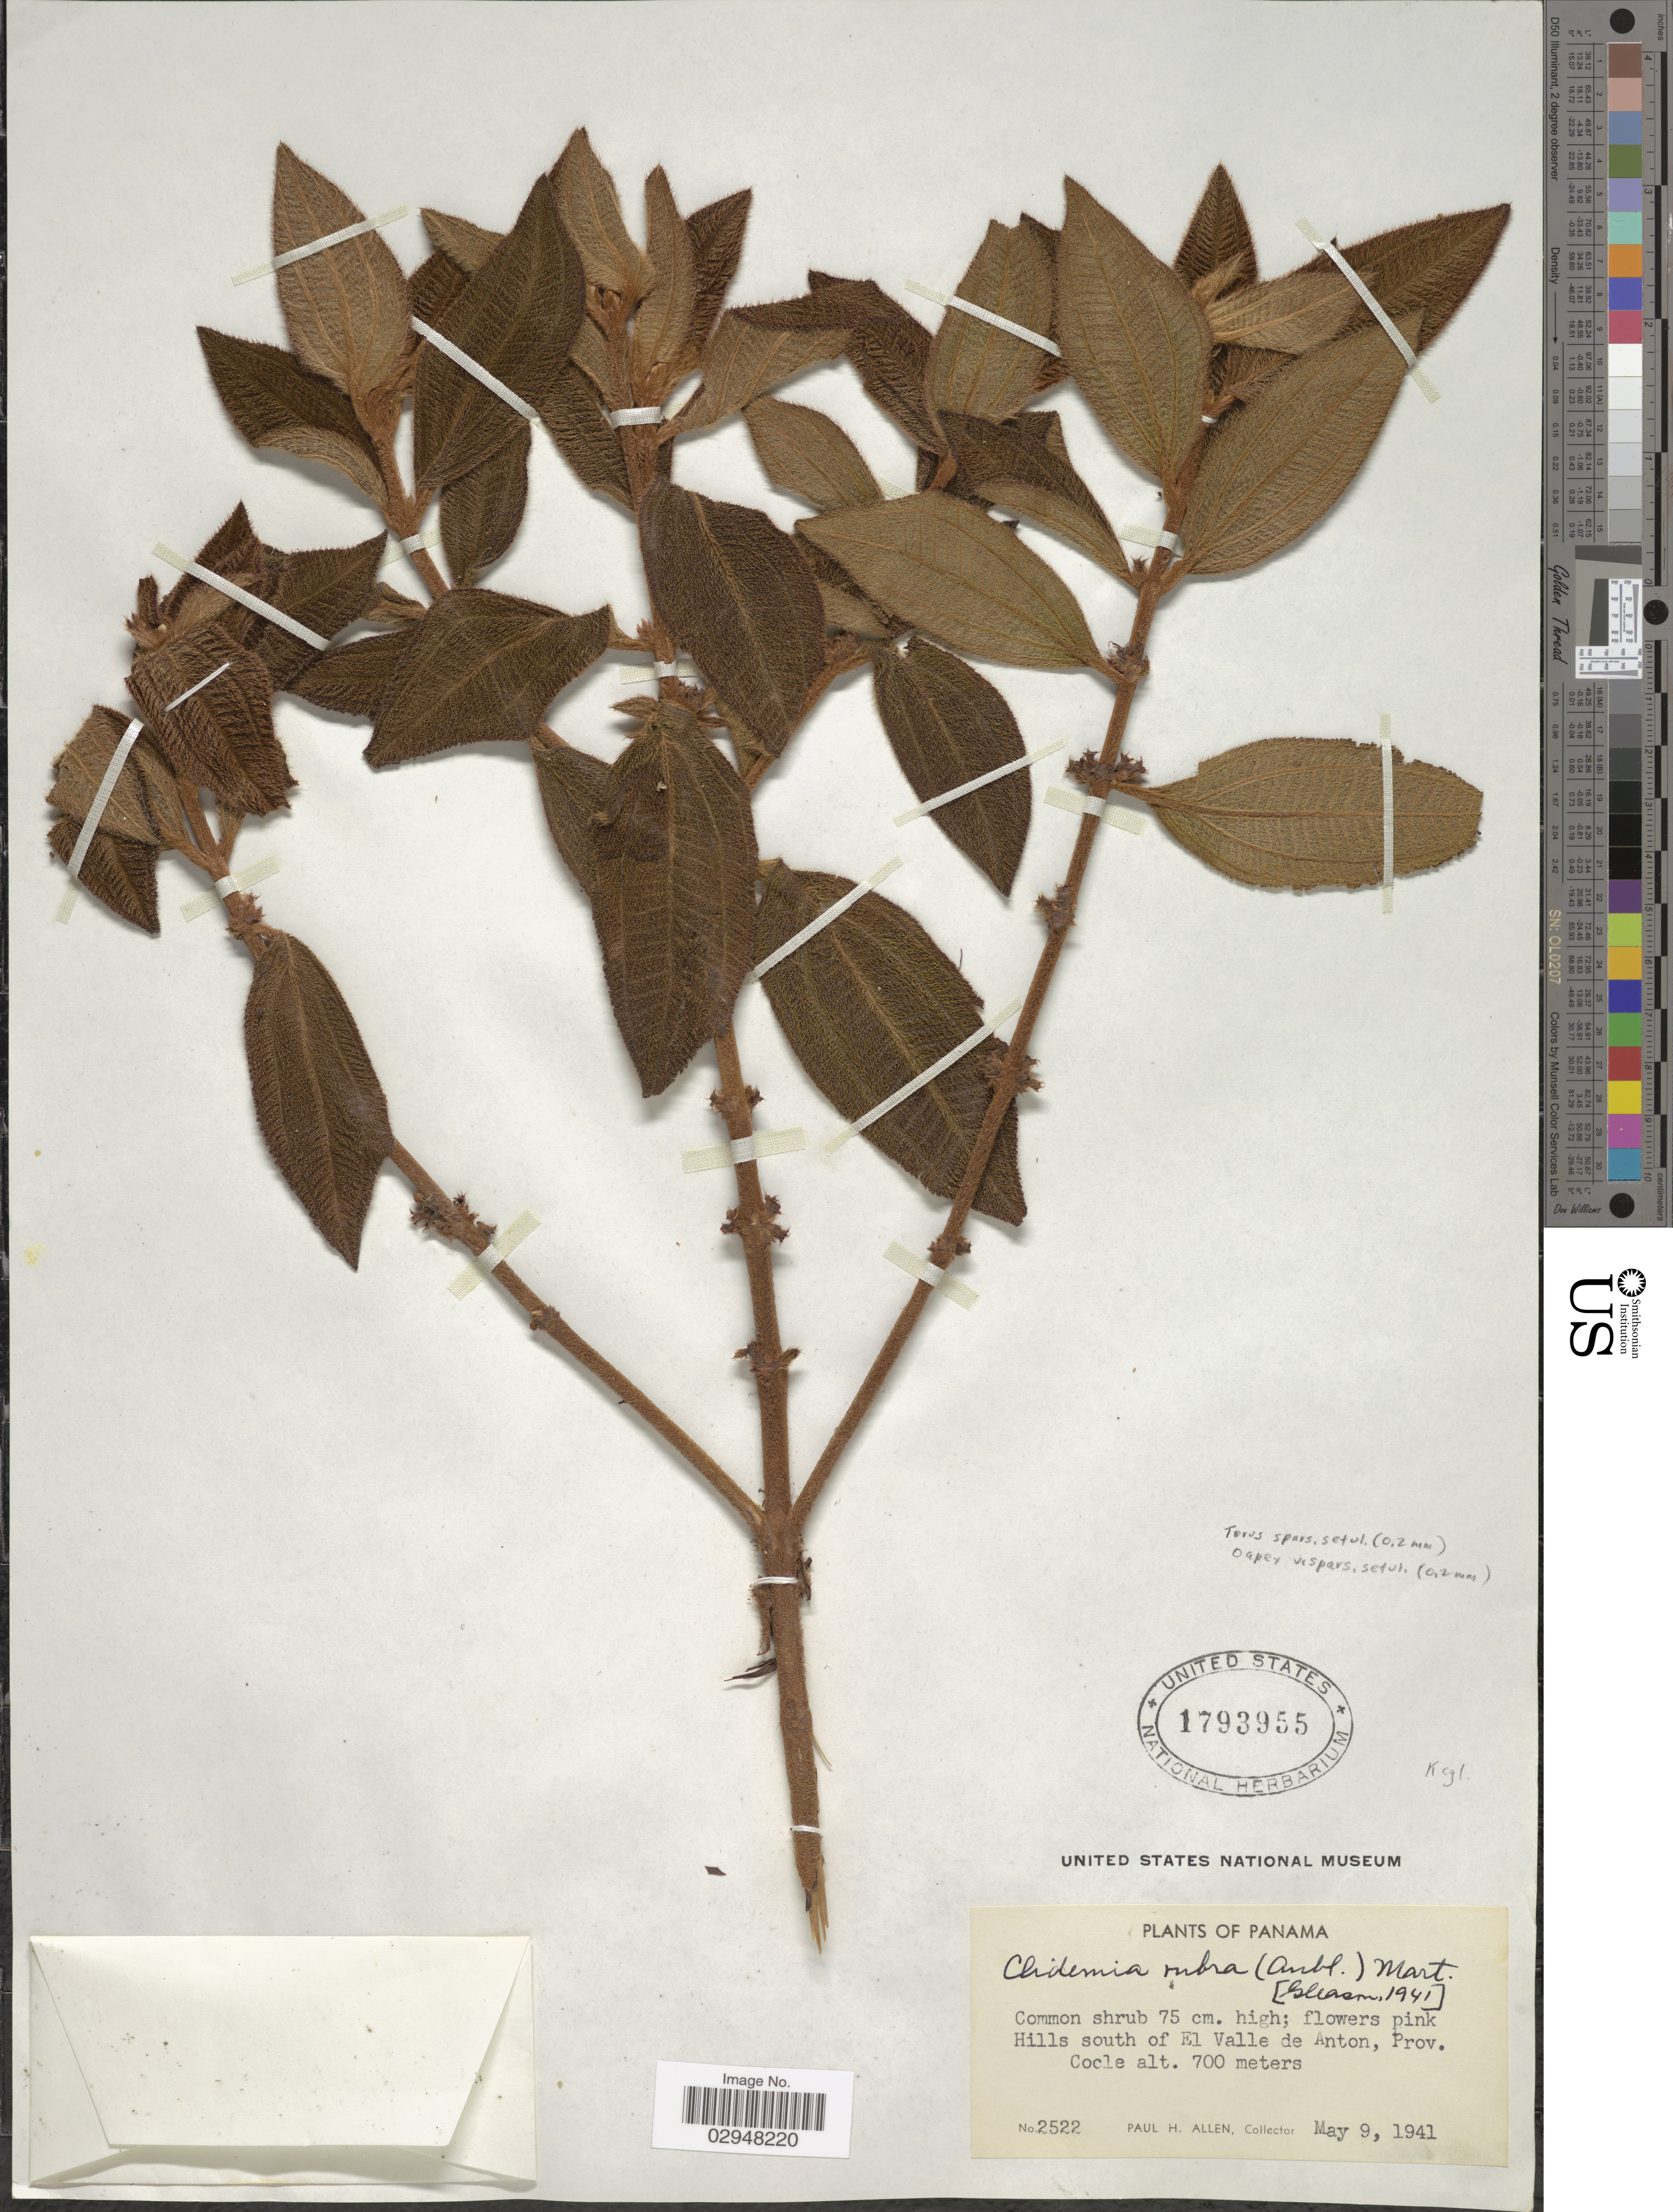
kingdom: Plantae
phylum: Tracheophyta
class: Magnoliopsida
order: Myrtales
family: Melastomataceae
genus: Clidemia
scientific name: Clidemia rubra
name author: (Aubl.) Mart.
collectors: P. H. Allen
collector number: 2522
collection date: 1941-05-09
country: Panama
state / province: Coclé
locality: Hills south of El Valle de Anton.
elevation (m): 700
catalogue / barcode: US 1793955